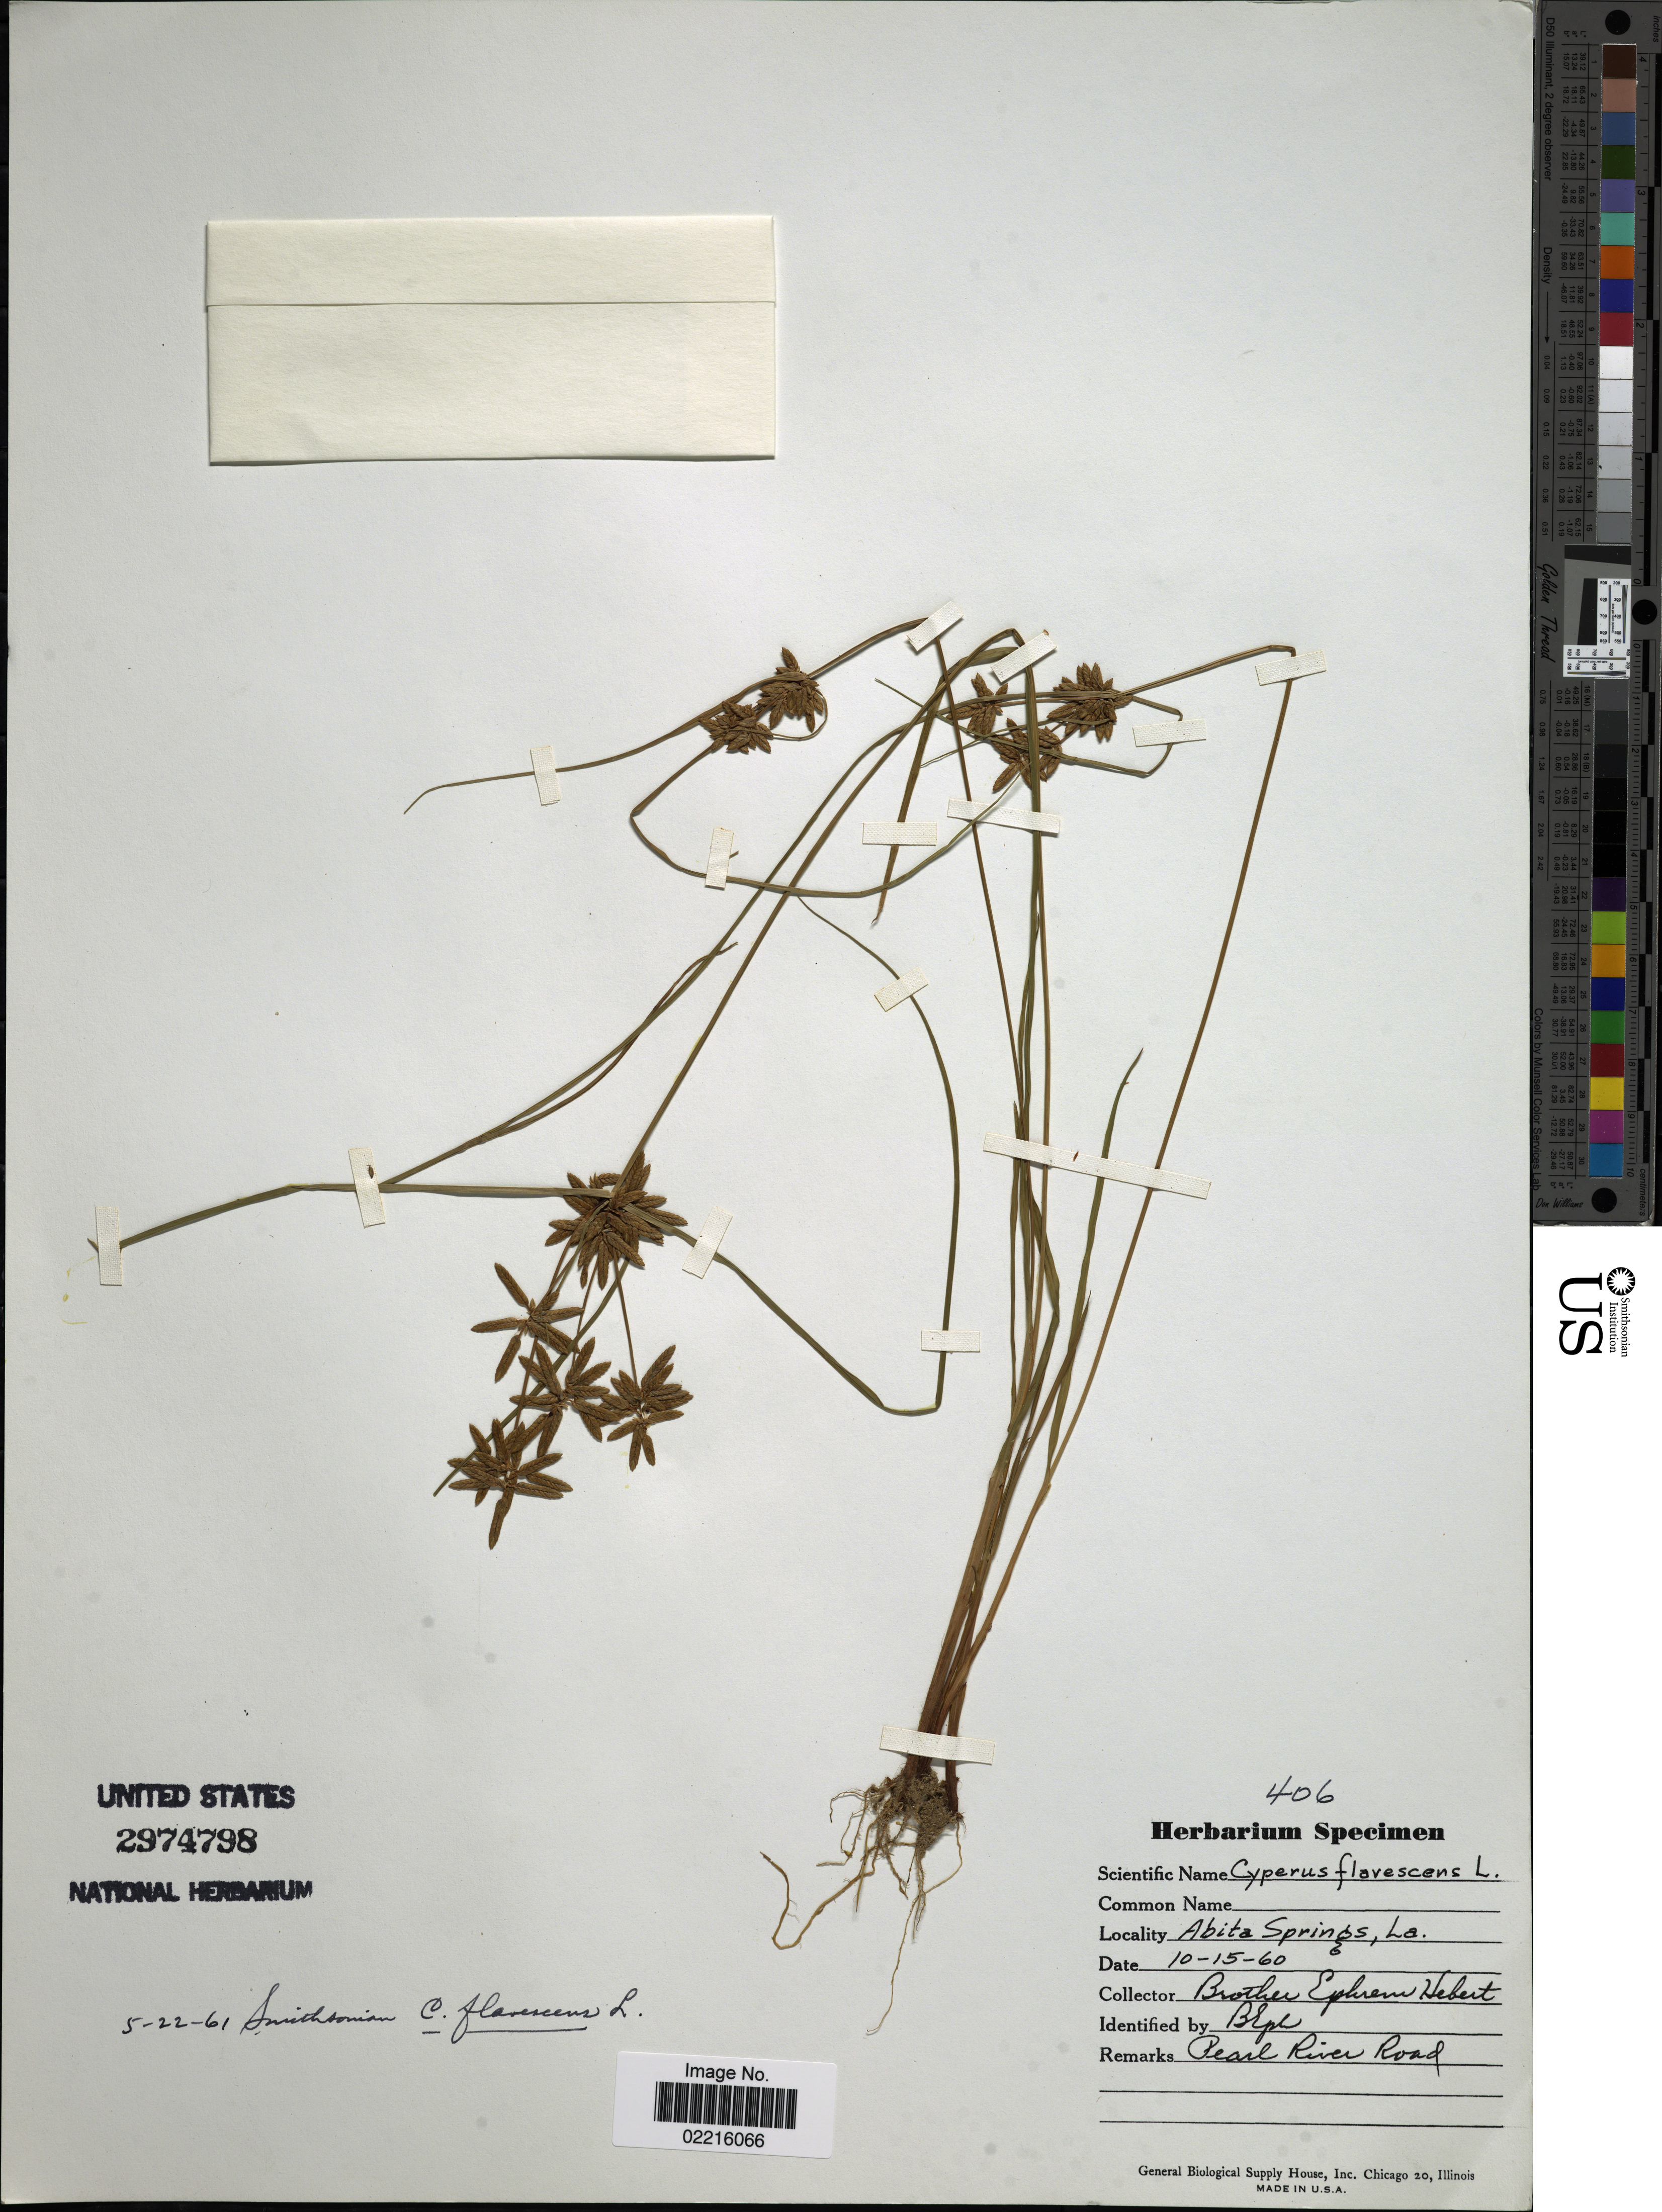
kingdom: Plantae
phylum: Tracheophyta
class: Liliopsida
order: Poales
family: Cyperaceae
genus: Cyperus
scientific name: Cyperus flavescens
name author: L.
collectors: E. Hebert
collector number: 406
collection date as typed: Transcribed d/m/y: 15/10/60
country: United States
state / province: Louisiana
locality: Abita Springs, Pearl River Road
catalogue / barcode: US 2974798